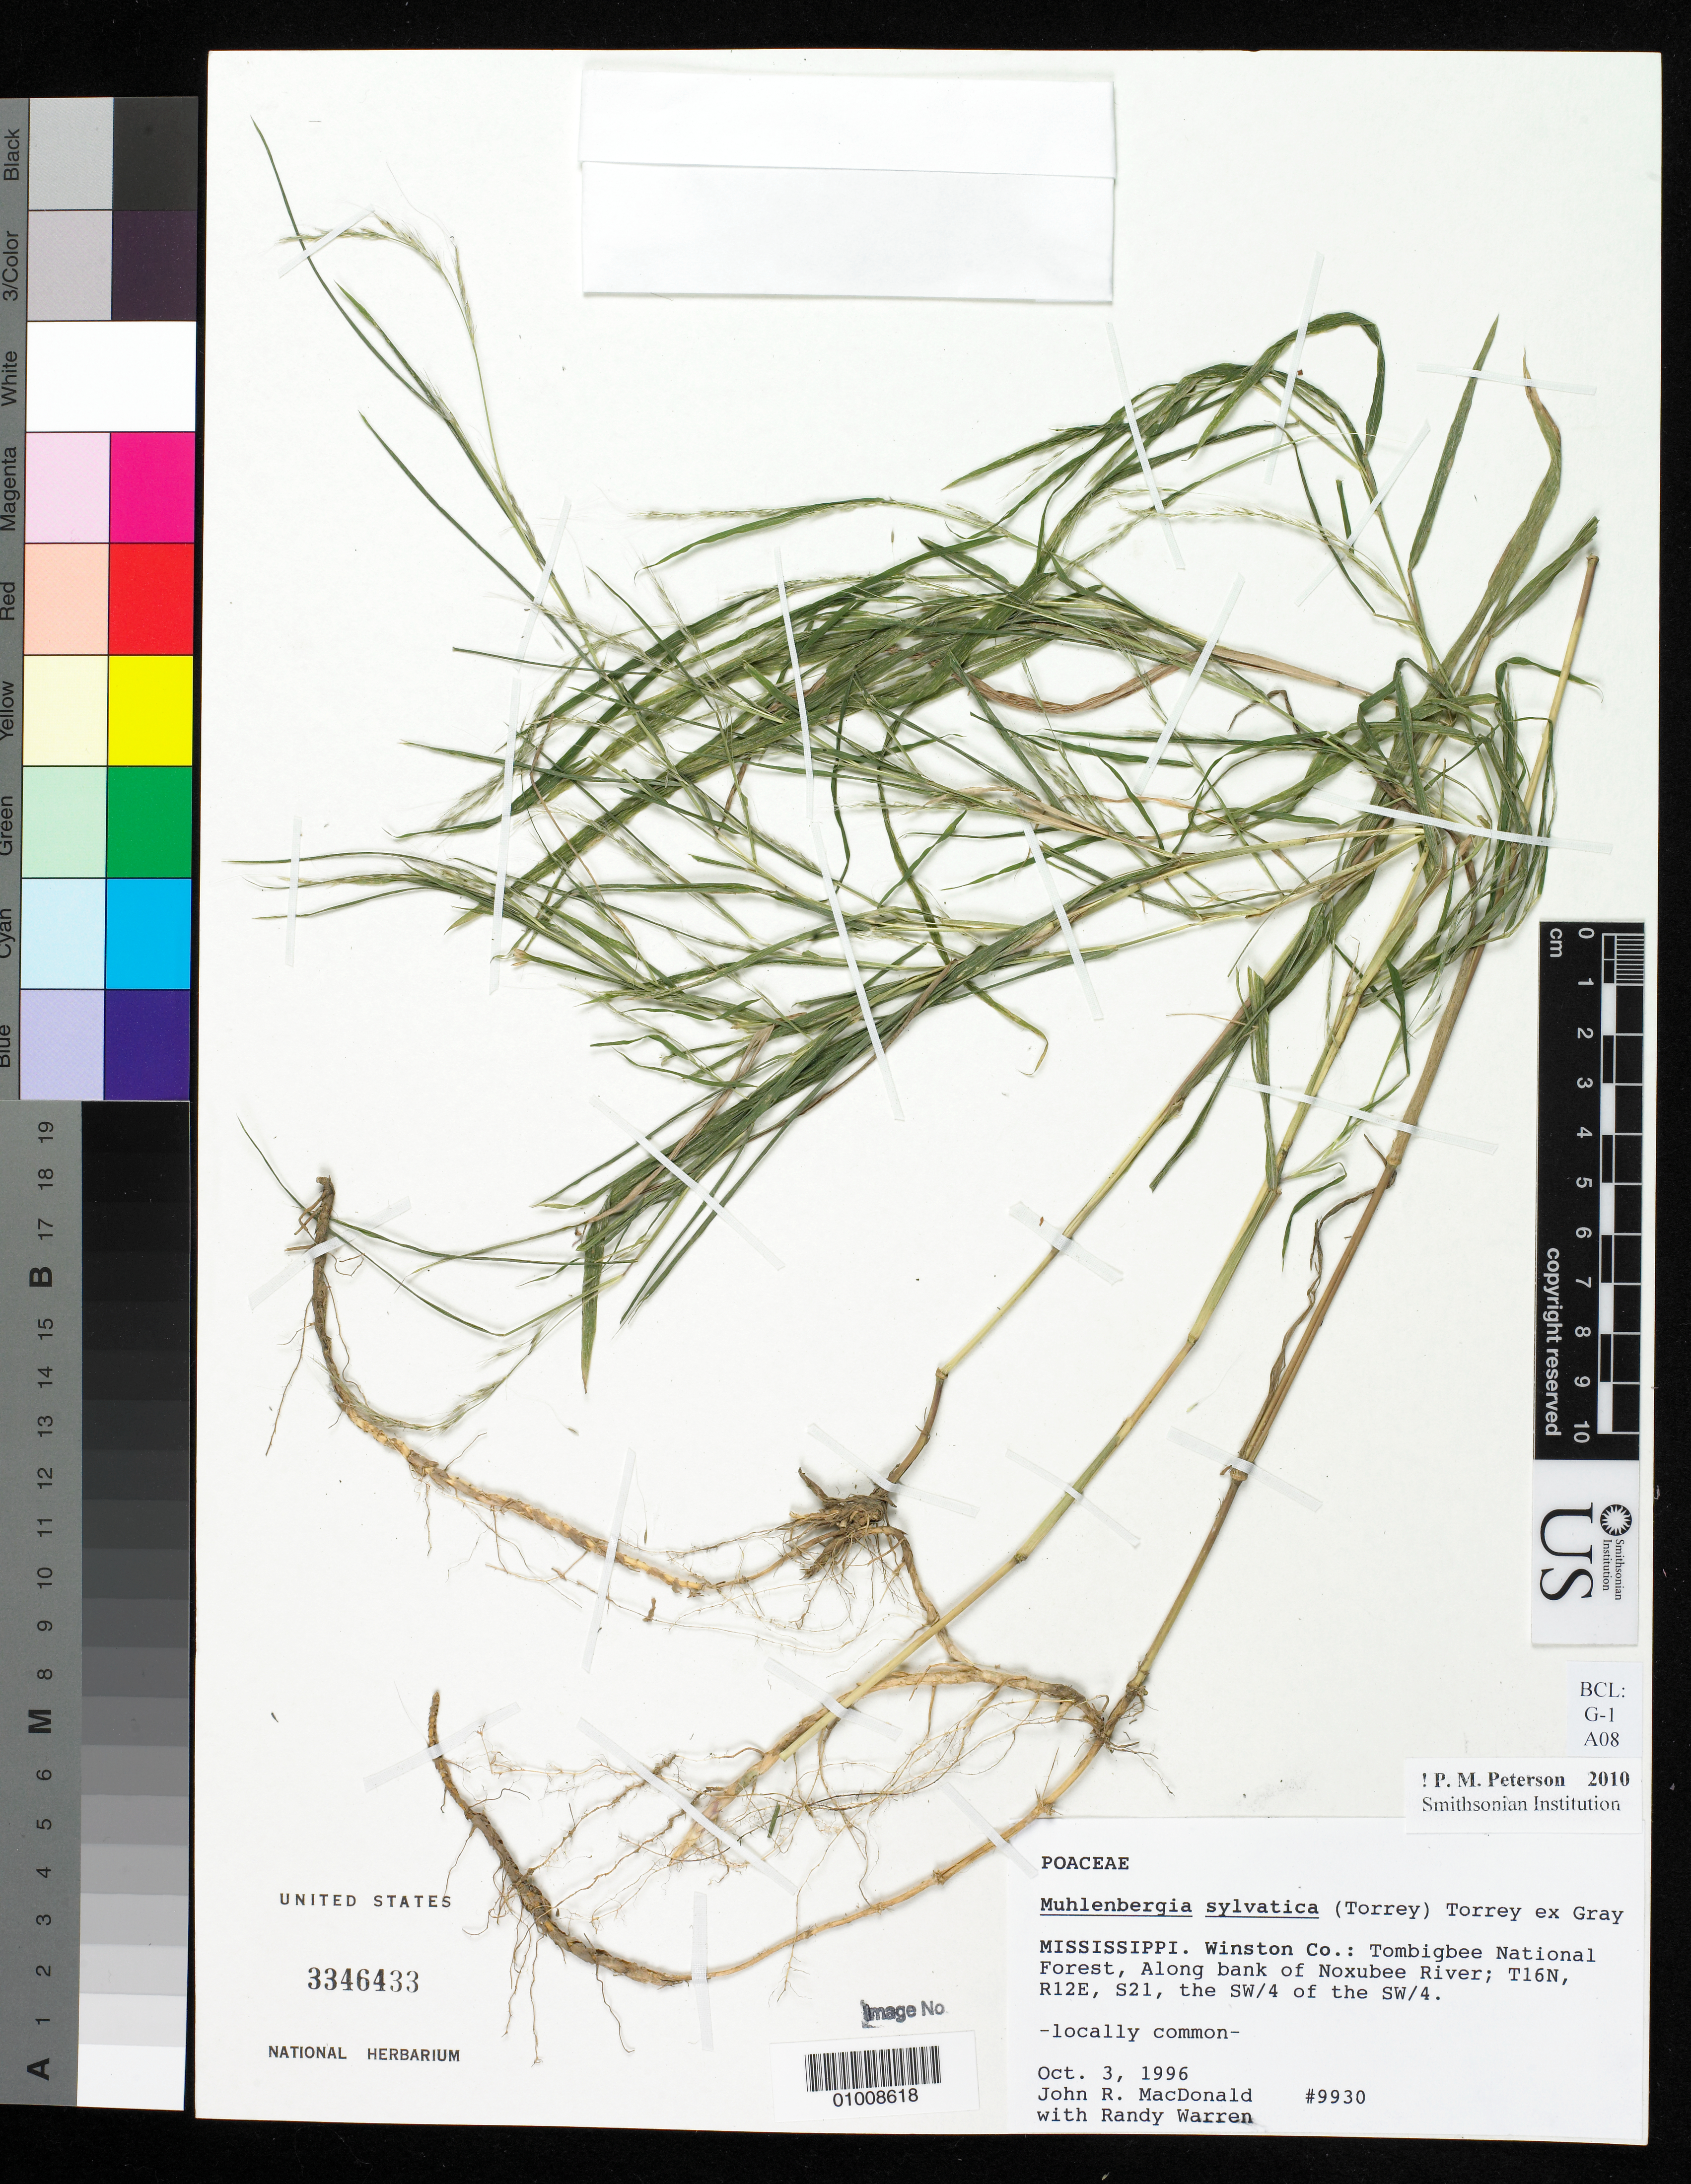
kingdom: Plantae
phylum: Tracheophyta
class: Liliopsida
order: Poales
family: Poaceae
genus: Muhlenbergia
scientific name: Muhlenbergia sylvatica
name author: (Torr.) Torr. ex A. Gray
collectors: J. MacDonald & R. Warren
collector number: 09930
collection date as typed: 03 Oct 1996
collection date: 1996-10-03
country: United States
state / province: Mississippi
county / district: Winston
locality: Tombigbee National Forest; Along bank of Noxubee River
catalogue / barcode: US 3346433